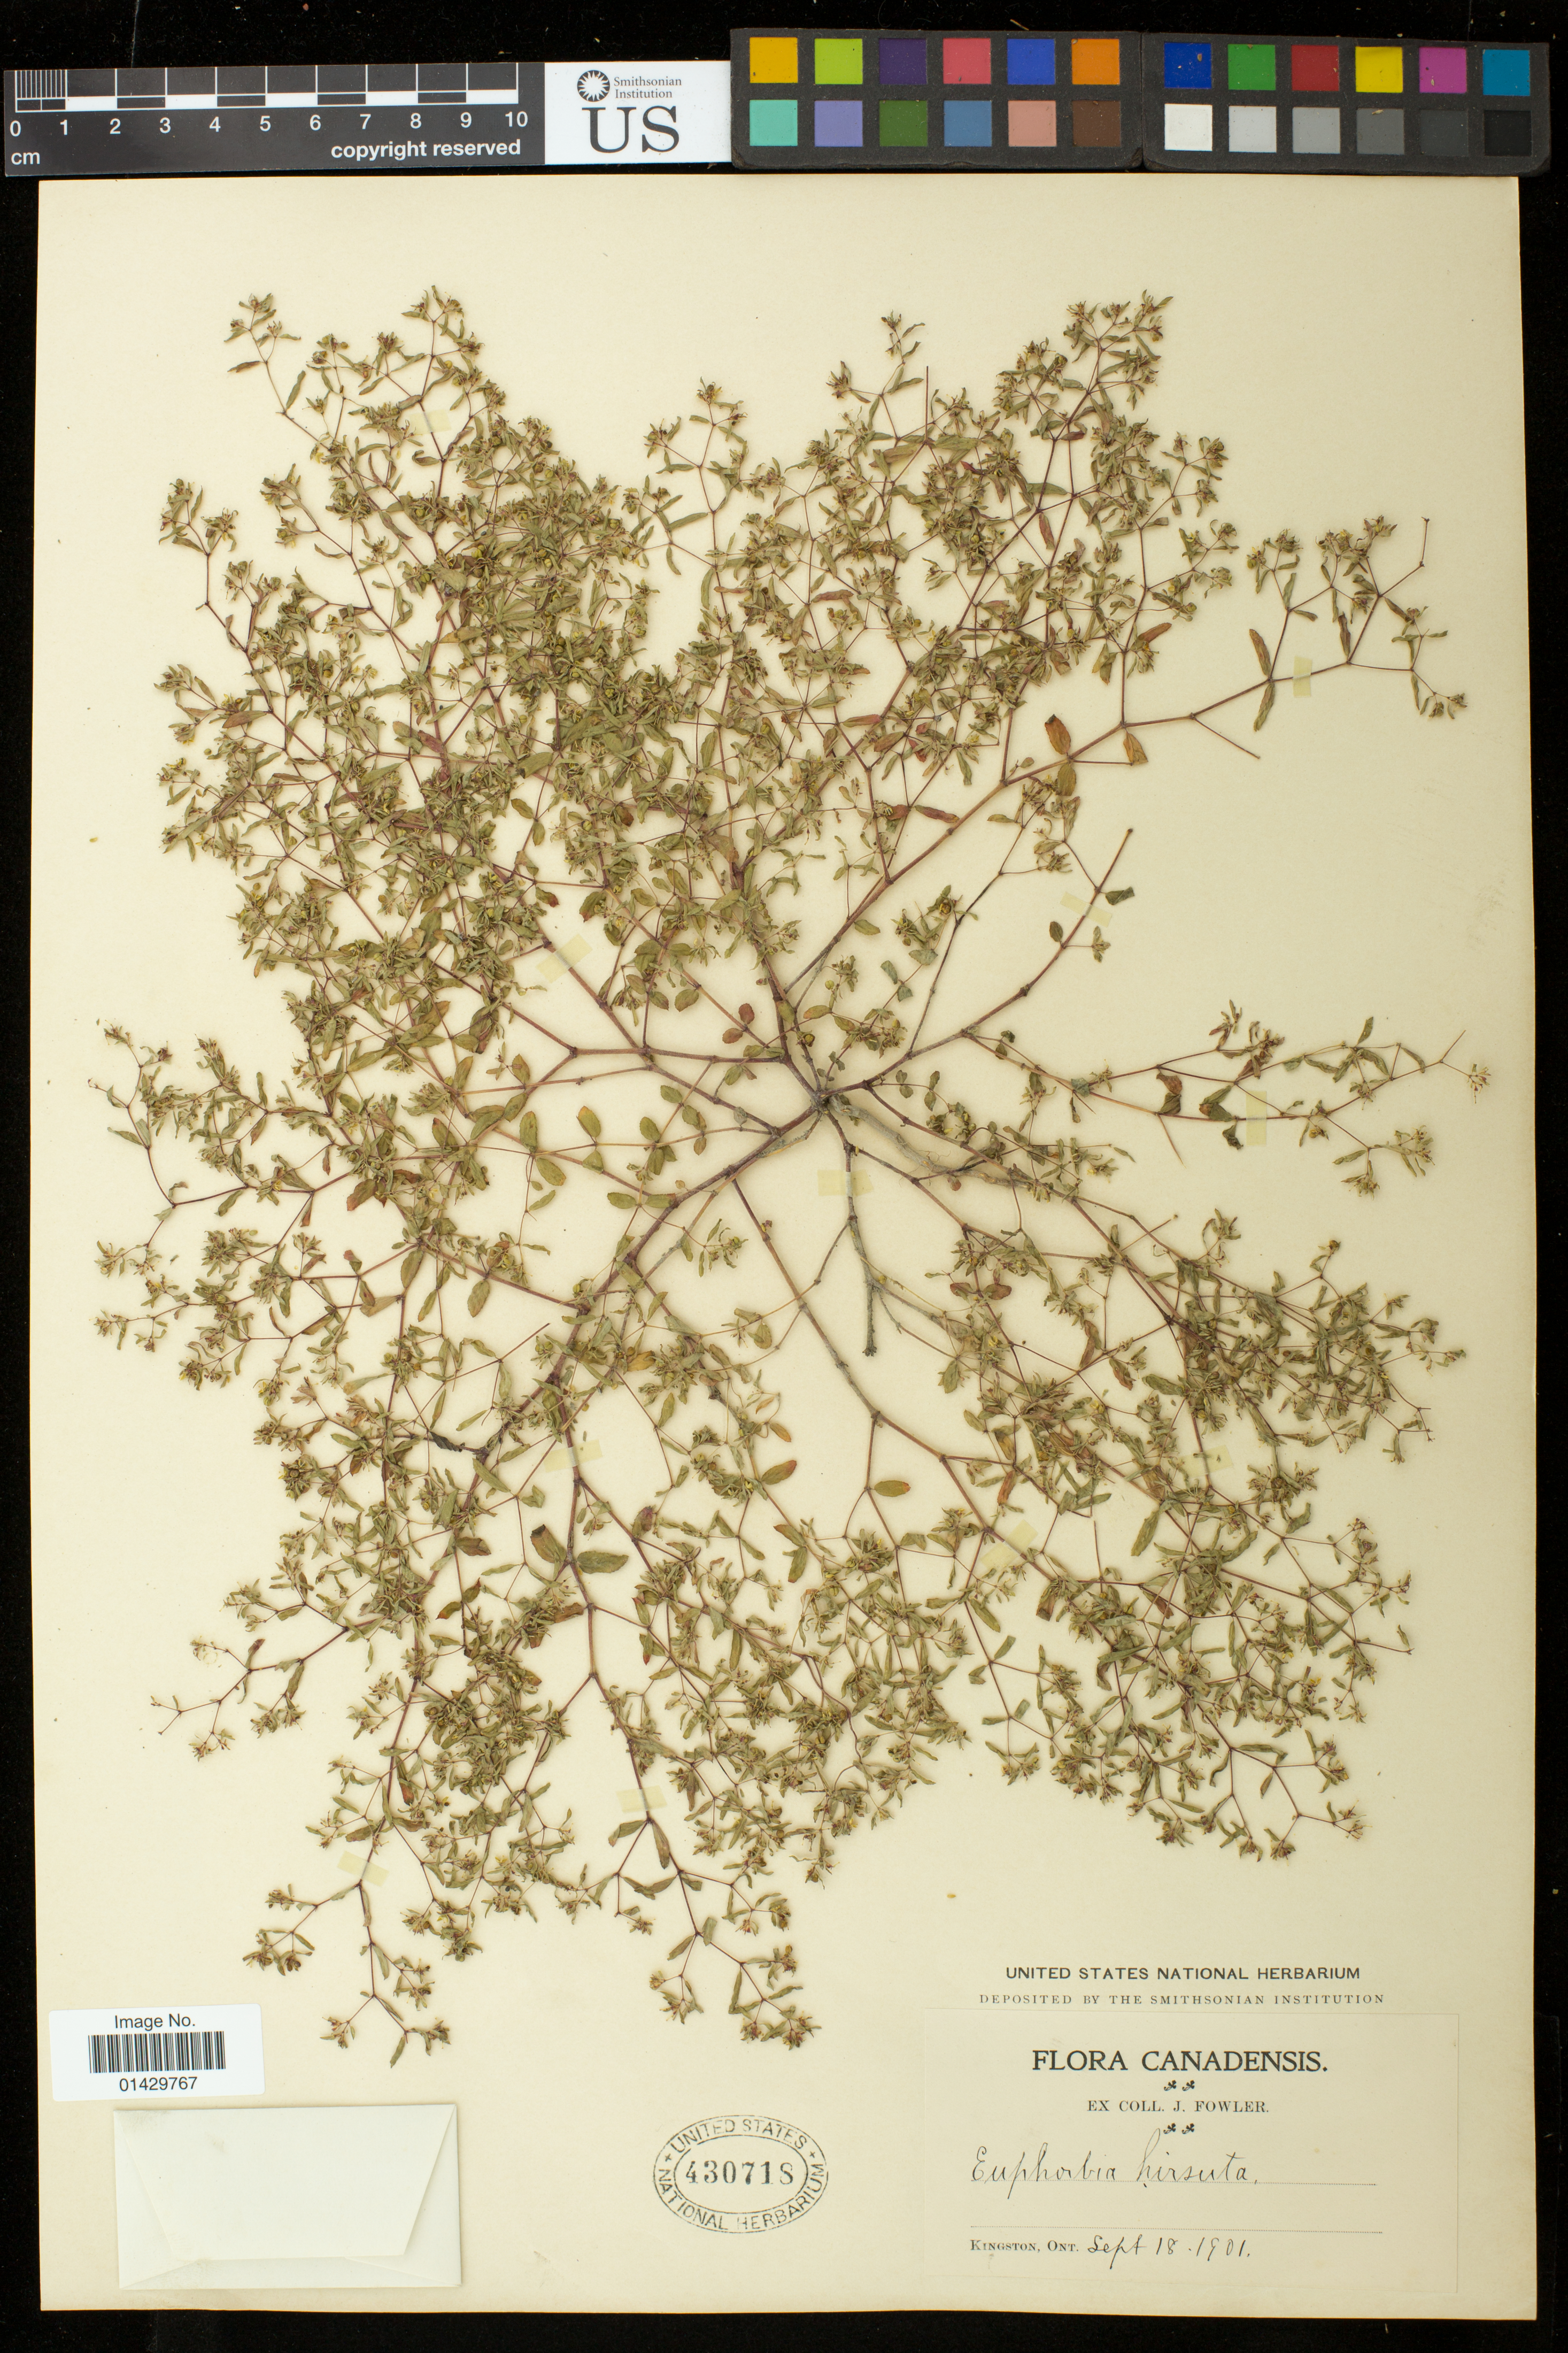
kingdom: Plantae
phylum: Tracheophyta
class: Magnoliopsida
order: Malpighiales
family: Euphorbiaceae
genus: Euphorbia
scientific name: Euphorbia vermiculata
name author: Raf.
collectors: J. P. Fowler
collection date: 1901-09-18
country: Canada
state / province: Ontario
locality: Kingston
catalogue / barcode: US 430718